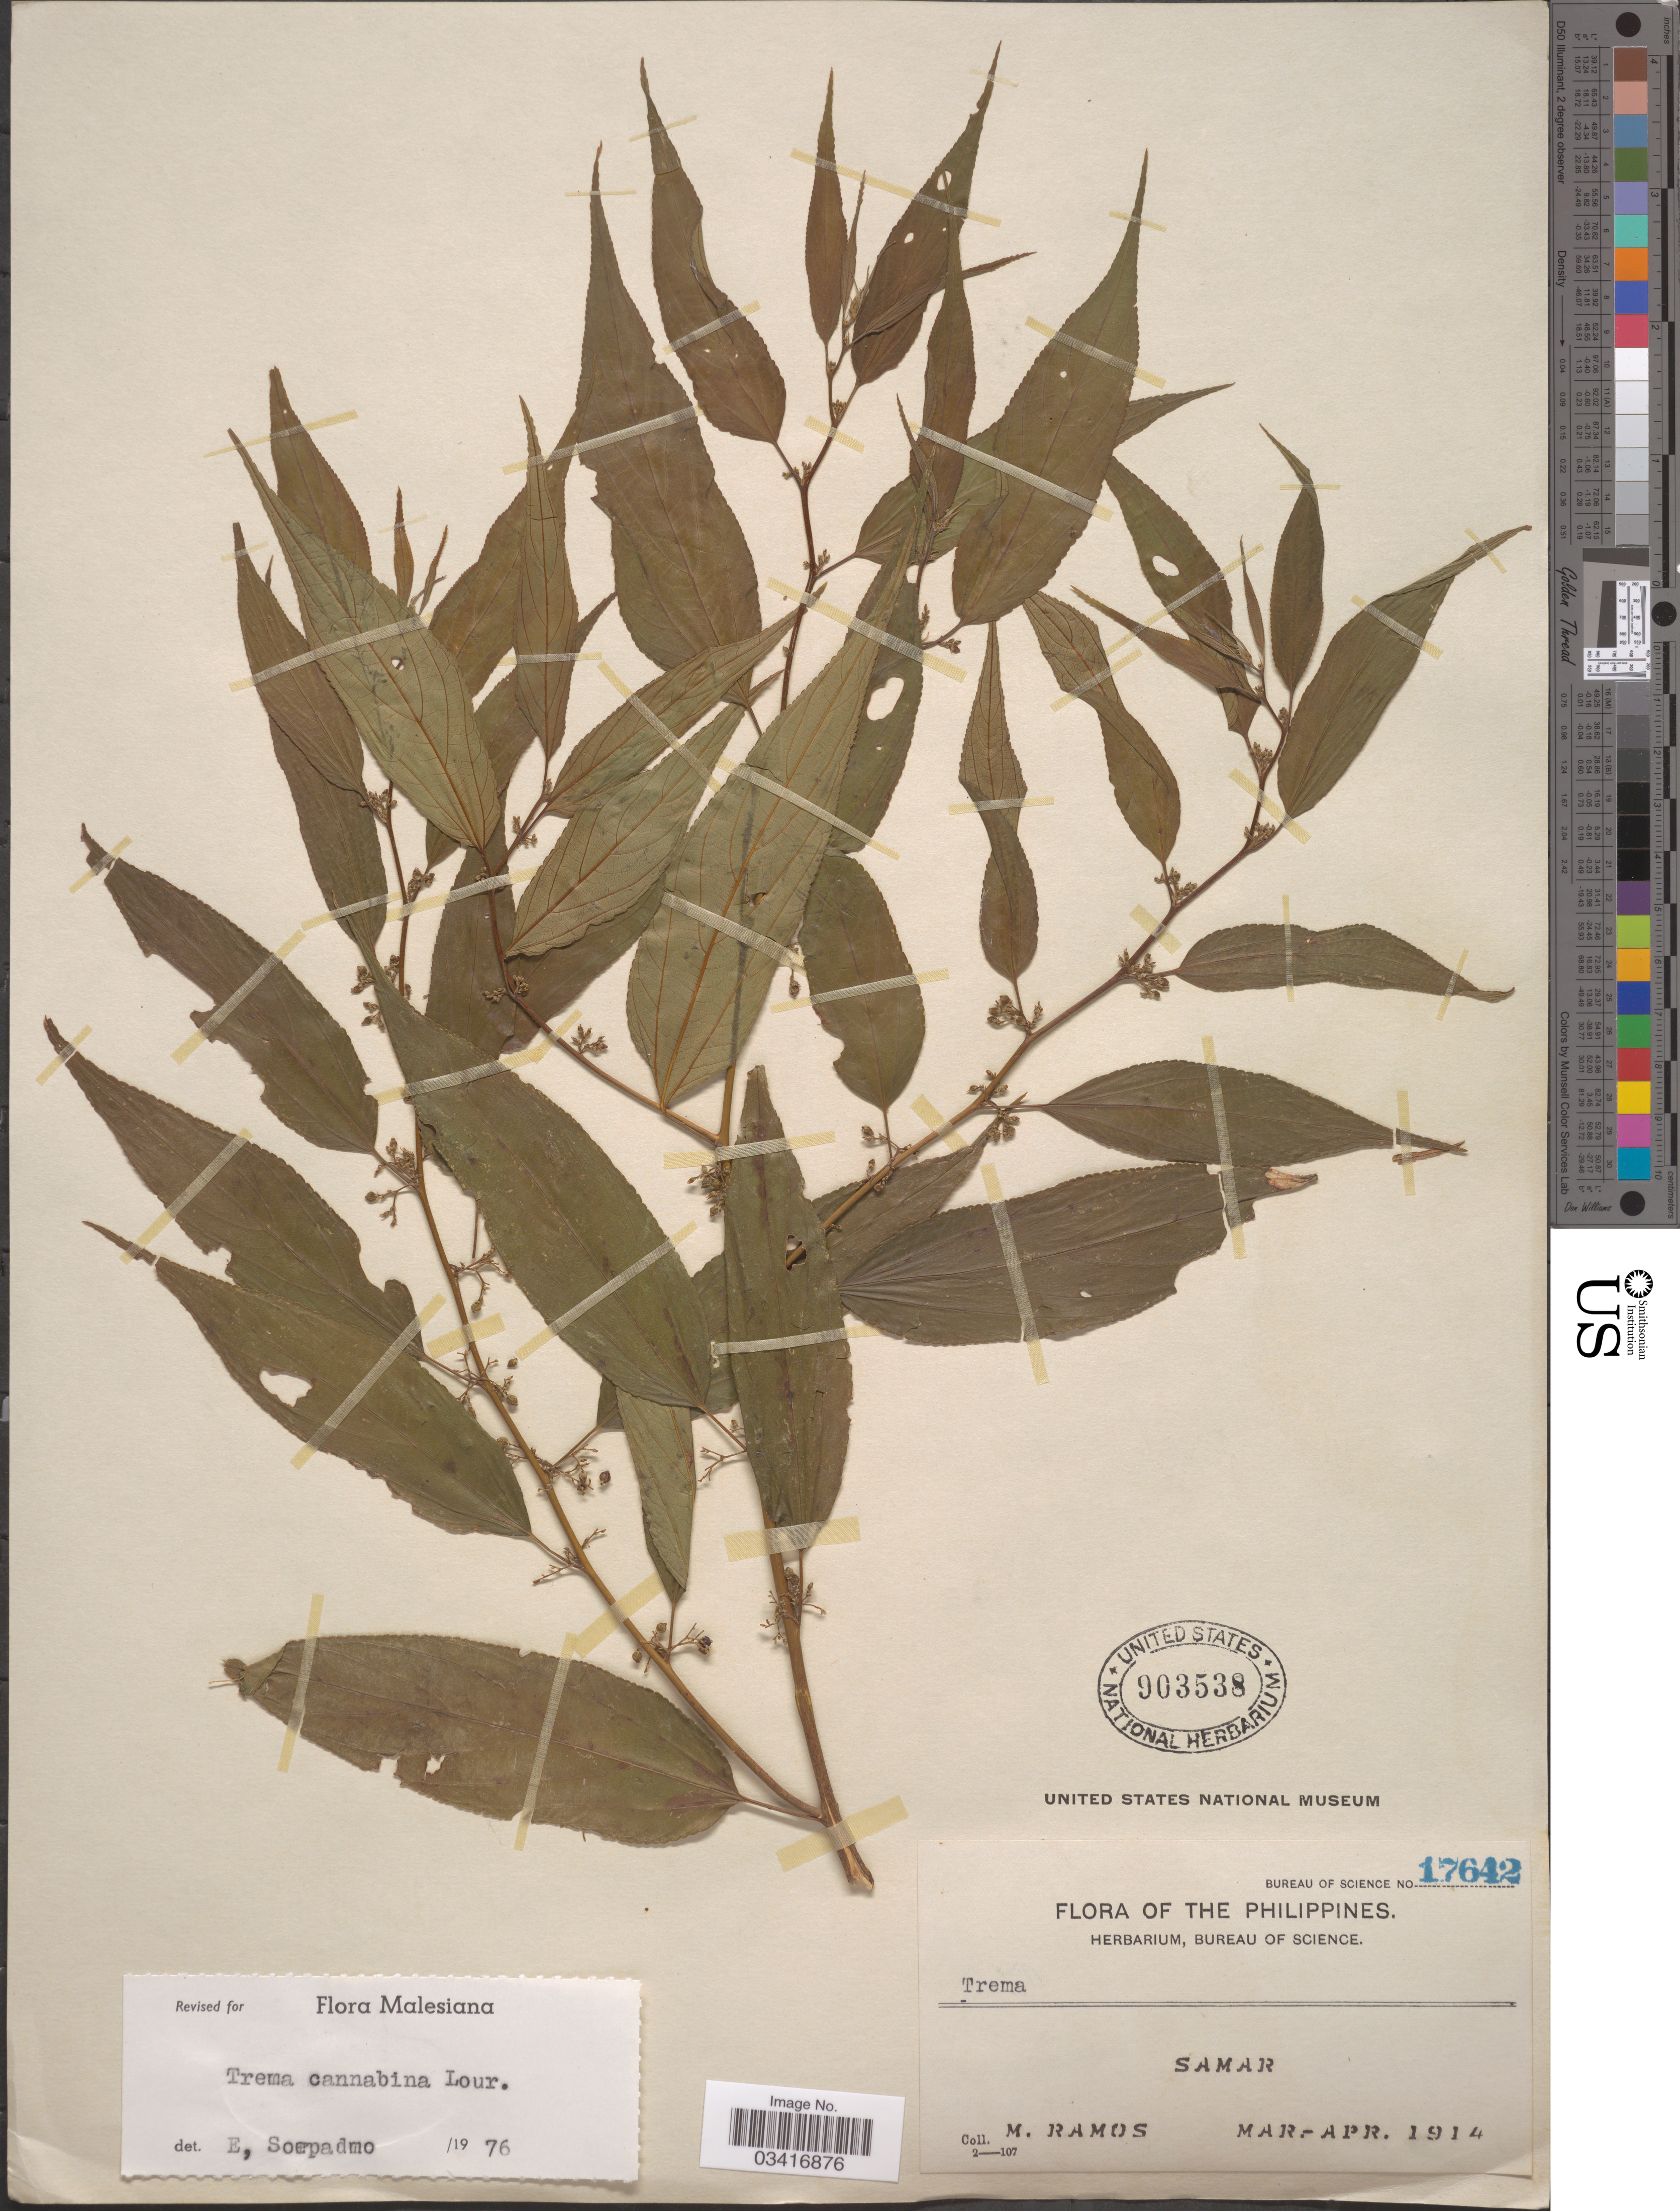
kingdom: Plantae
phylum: Tracheophyta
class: Magnoliopsida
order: Rosales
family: Cannabaceae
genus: Trema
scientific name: Trema cannabina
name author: Lour.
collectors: M. Ramos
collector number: Bureau of Science 17642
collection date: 1914-03/1914-04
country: Philippines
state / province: Eastern Visayas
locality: Samar.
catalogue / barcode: US 903538